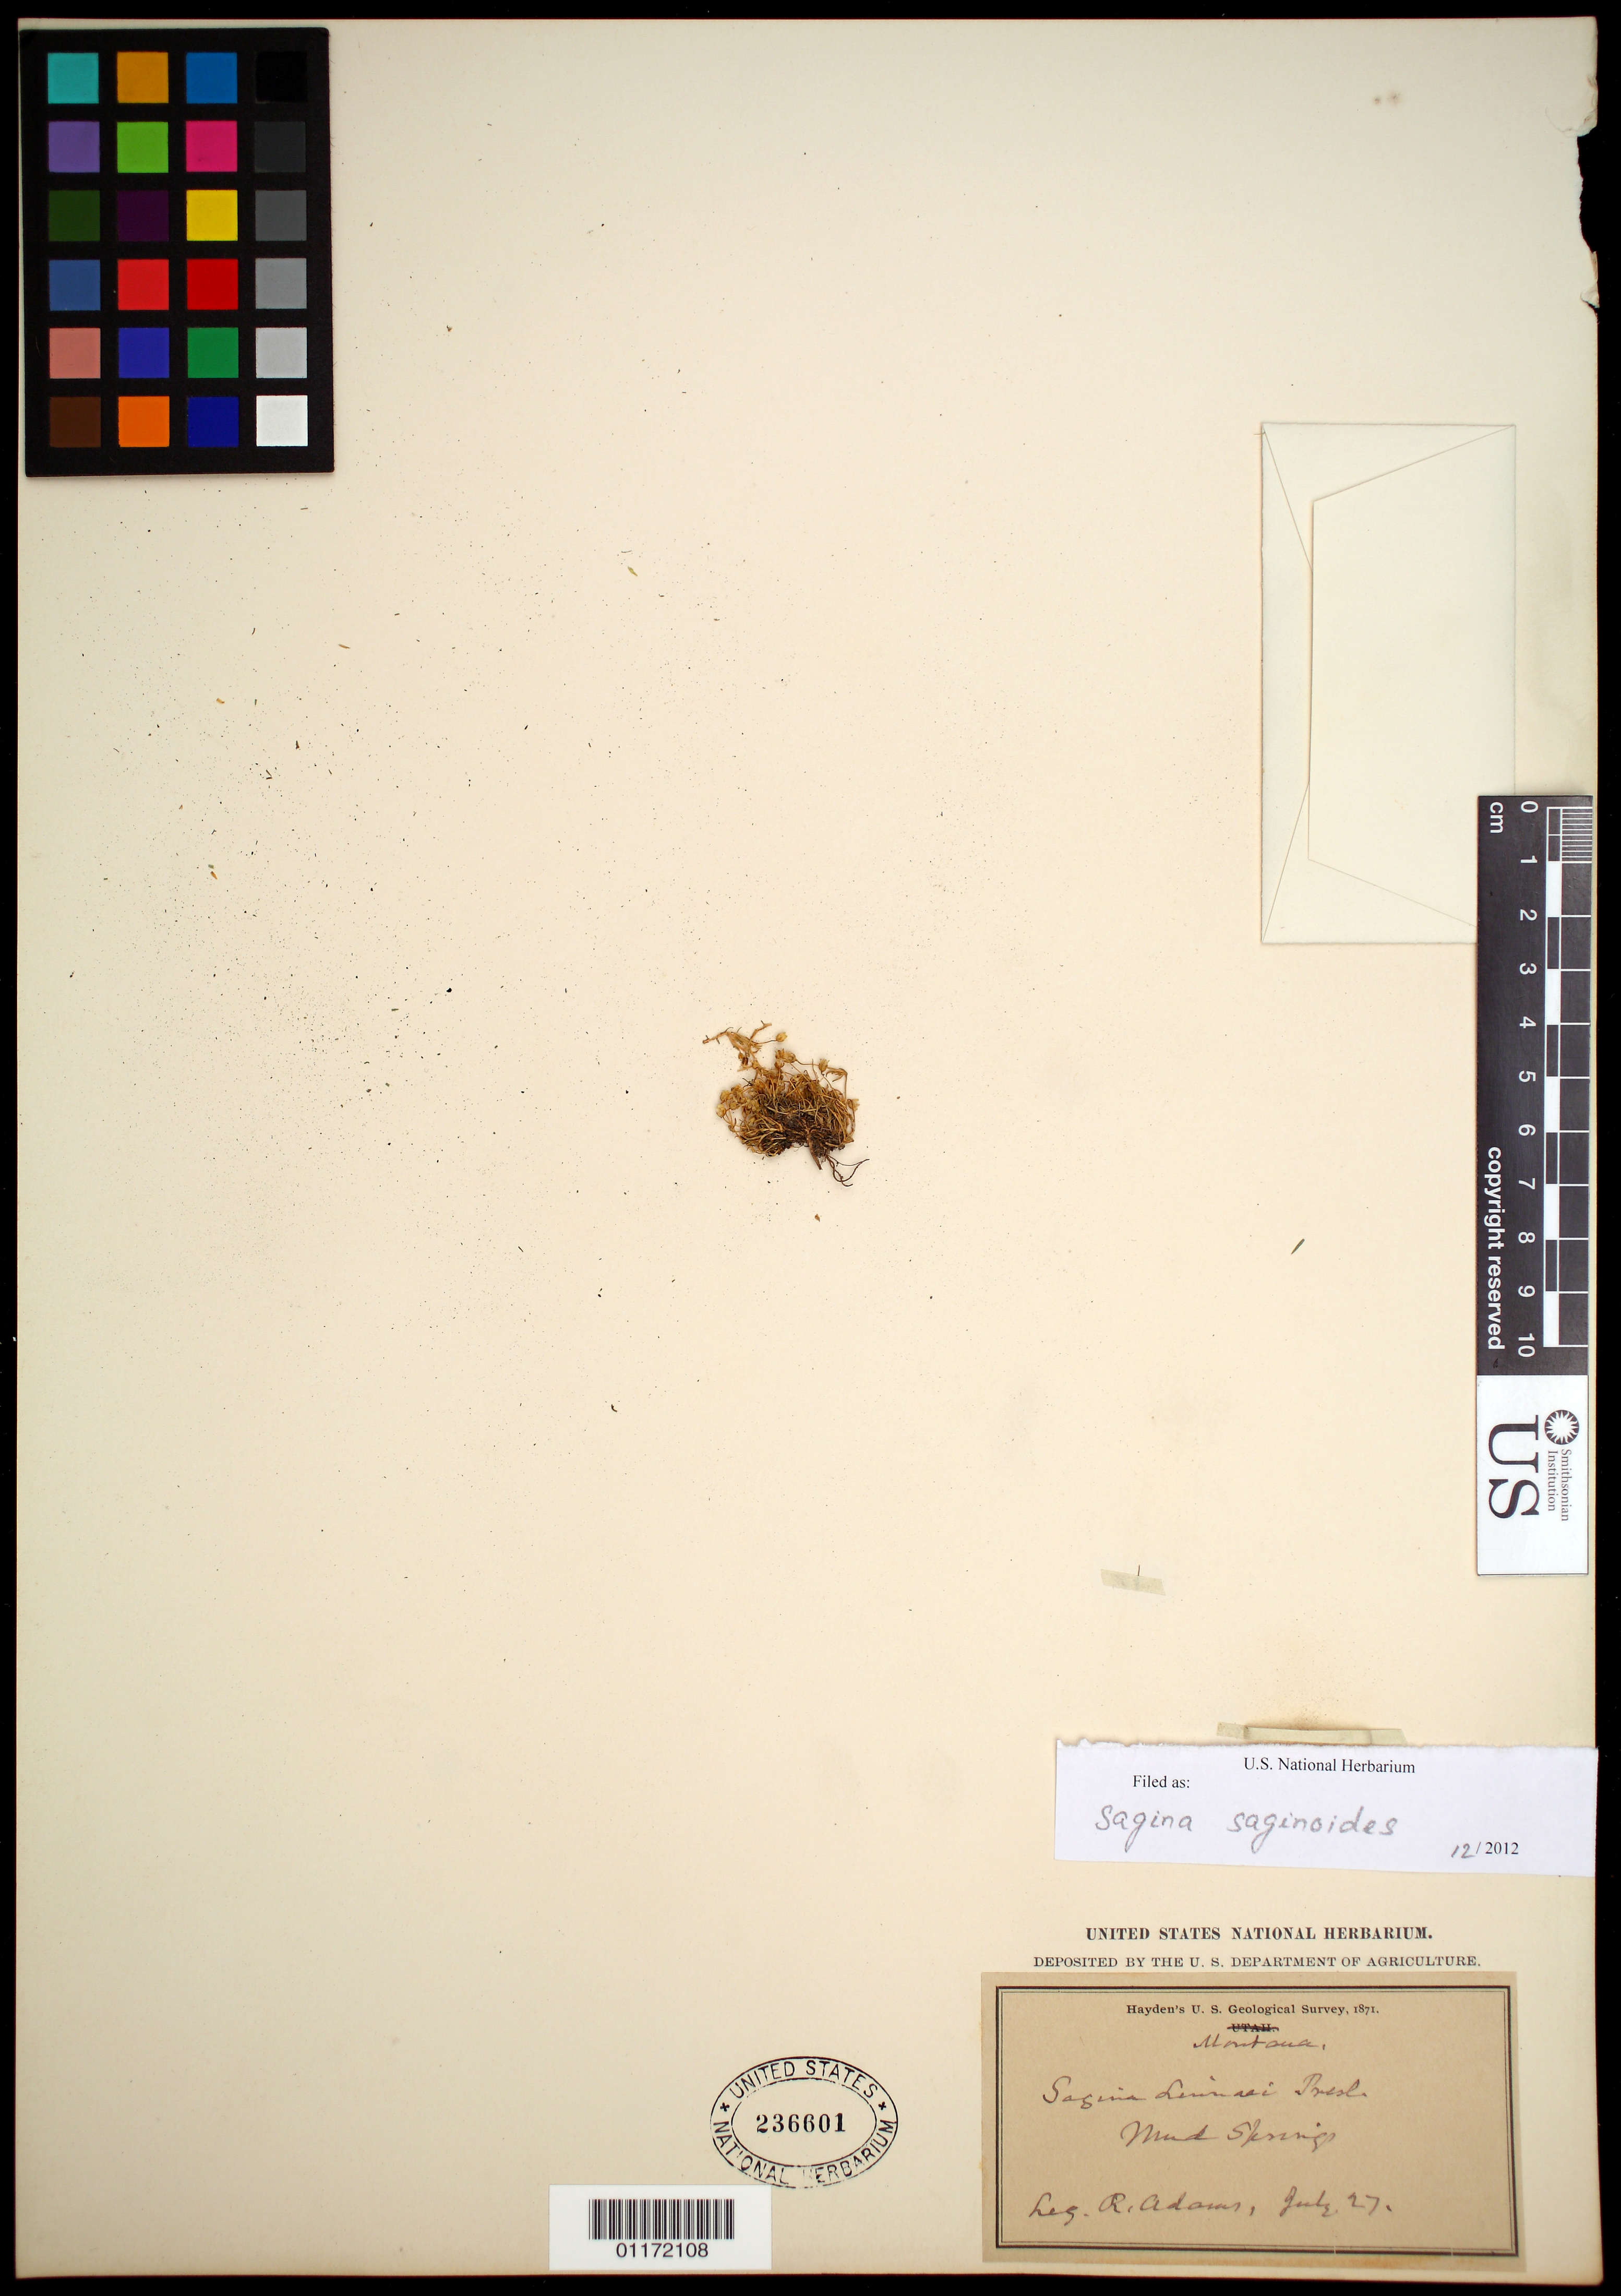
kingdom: Plantae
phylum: Tracheophyta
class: Magnoliopsida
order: Caryophyllales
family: Caryophyllaceae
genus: Sagina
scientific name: Sagina saginoides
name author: (L.) H. Karst.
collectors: R. Adams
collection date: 1871-07-27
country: United States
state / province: Montana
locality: Mud Springs.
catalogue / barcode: US 236601